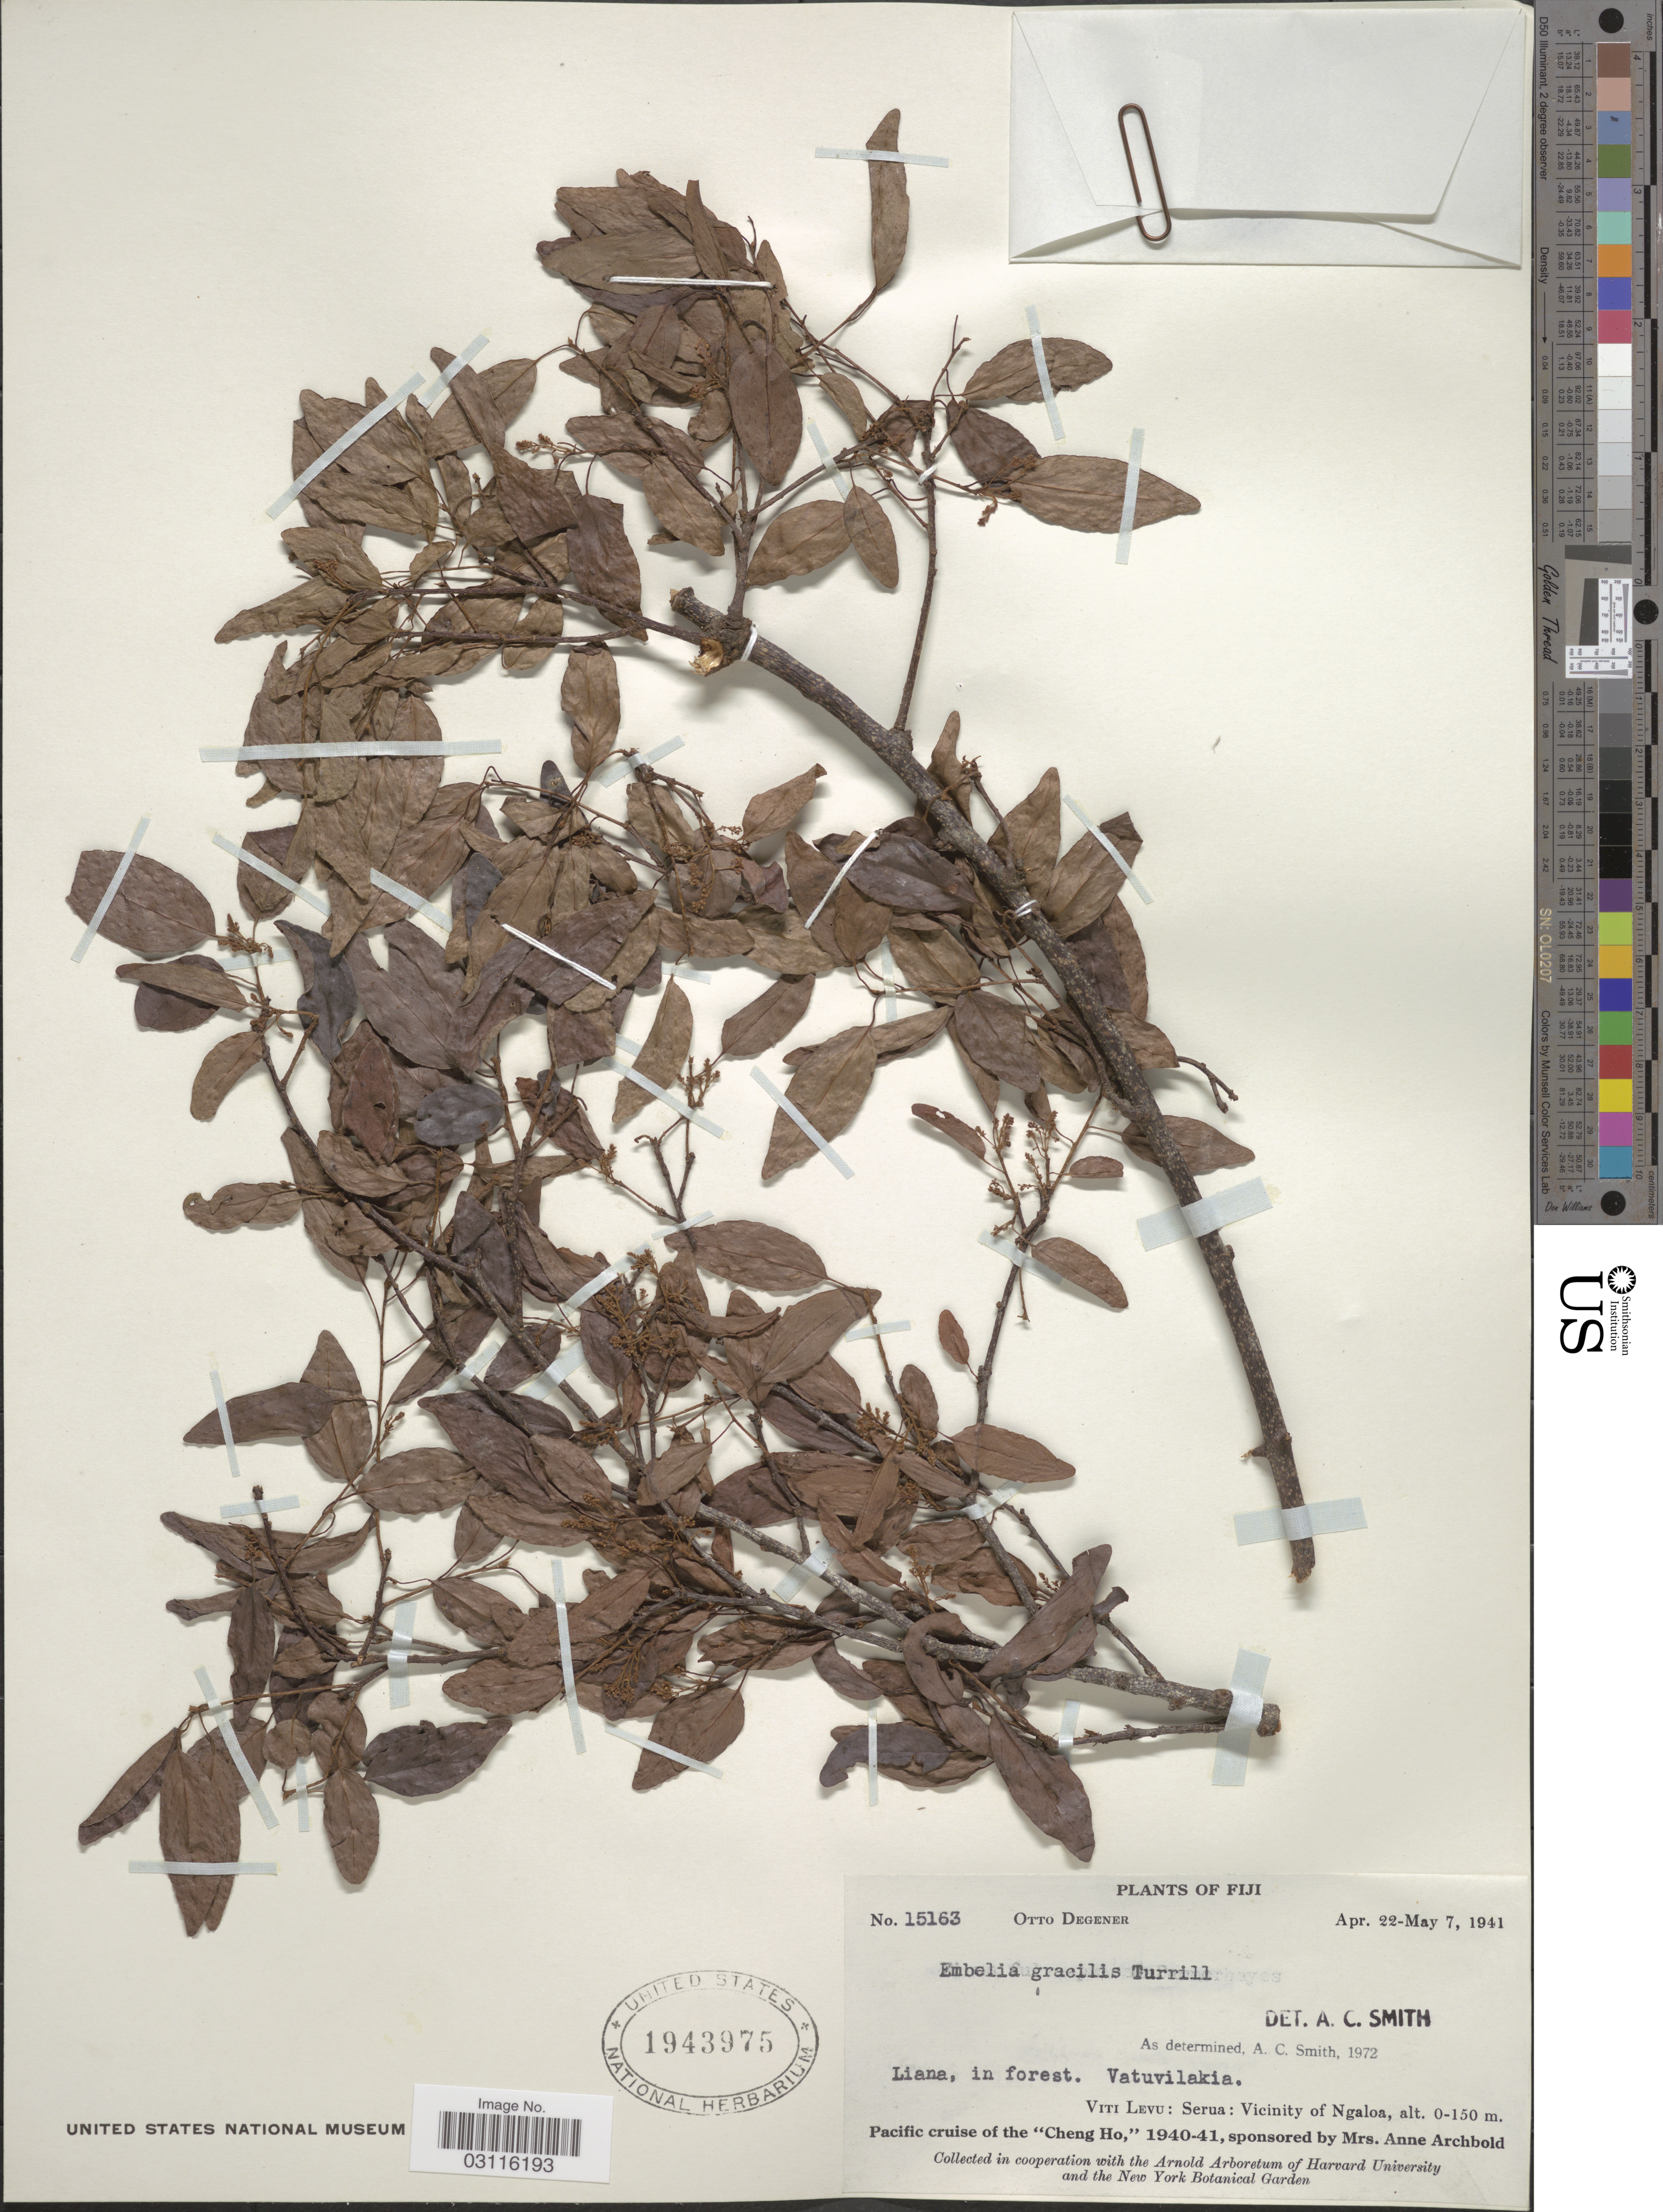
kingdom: Plantae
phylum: Tracheophyta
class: Magnoliopsida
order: Ericales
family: Primulaceae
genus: Embelia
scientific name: Embelia gracilis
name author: Turrill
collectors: O. Degener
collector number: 15163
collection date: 1941-04-22/1941-05-07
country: Fiji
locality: Vatuvilakia. Viti Levu: Serua: Vicinity of Ngaloa.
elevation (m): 0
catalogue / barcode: US 1943975